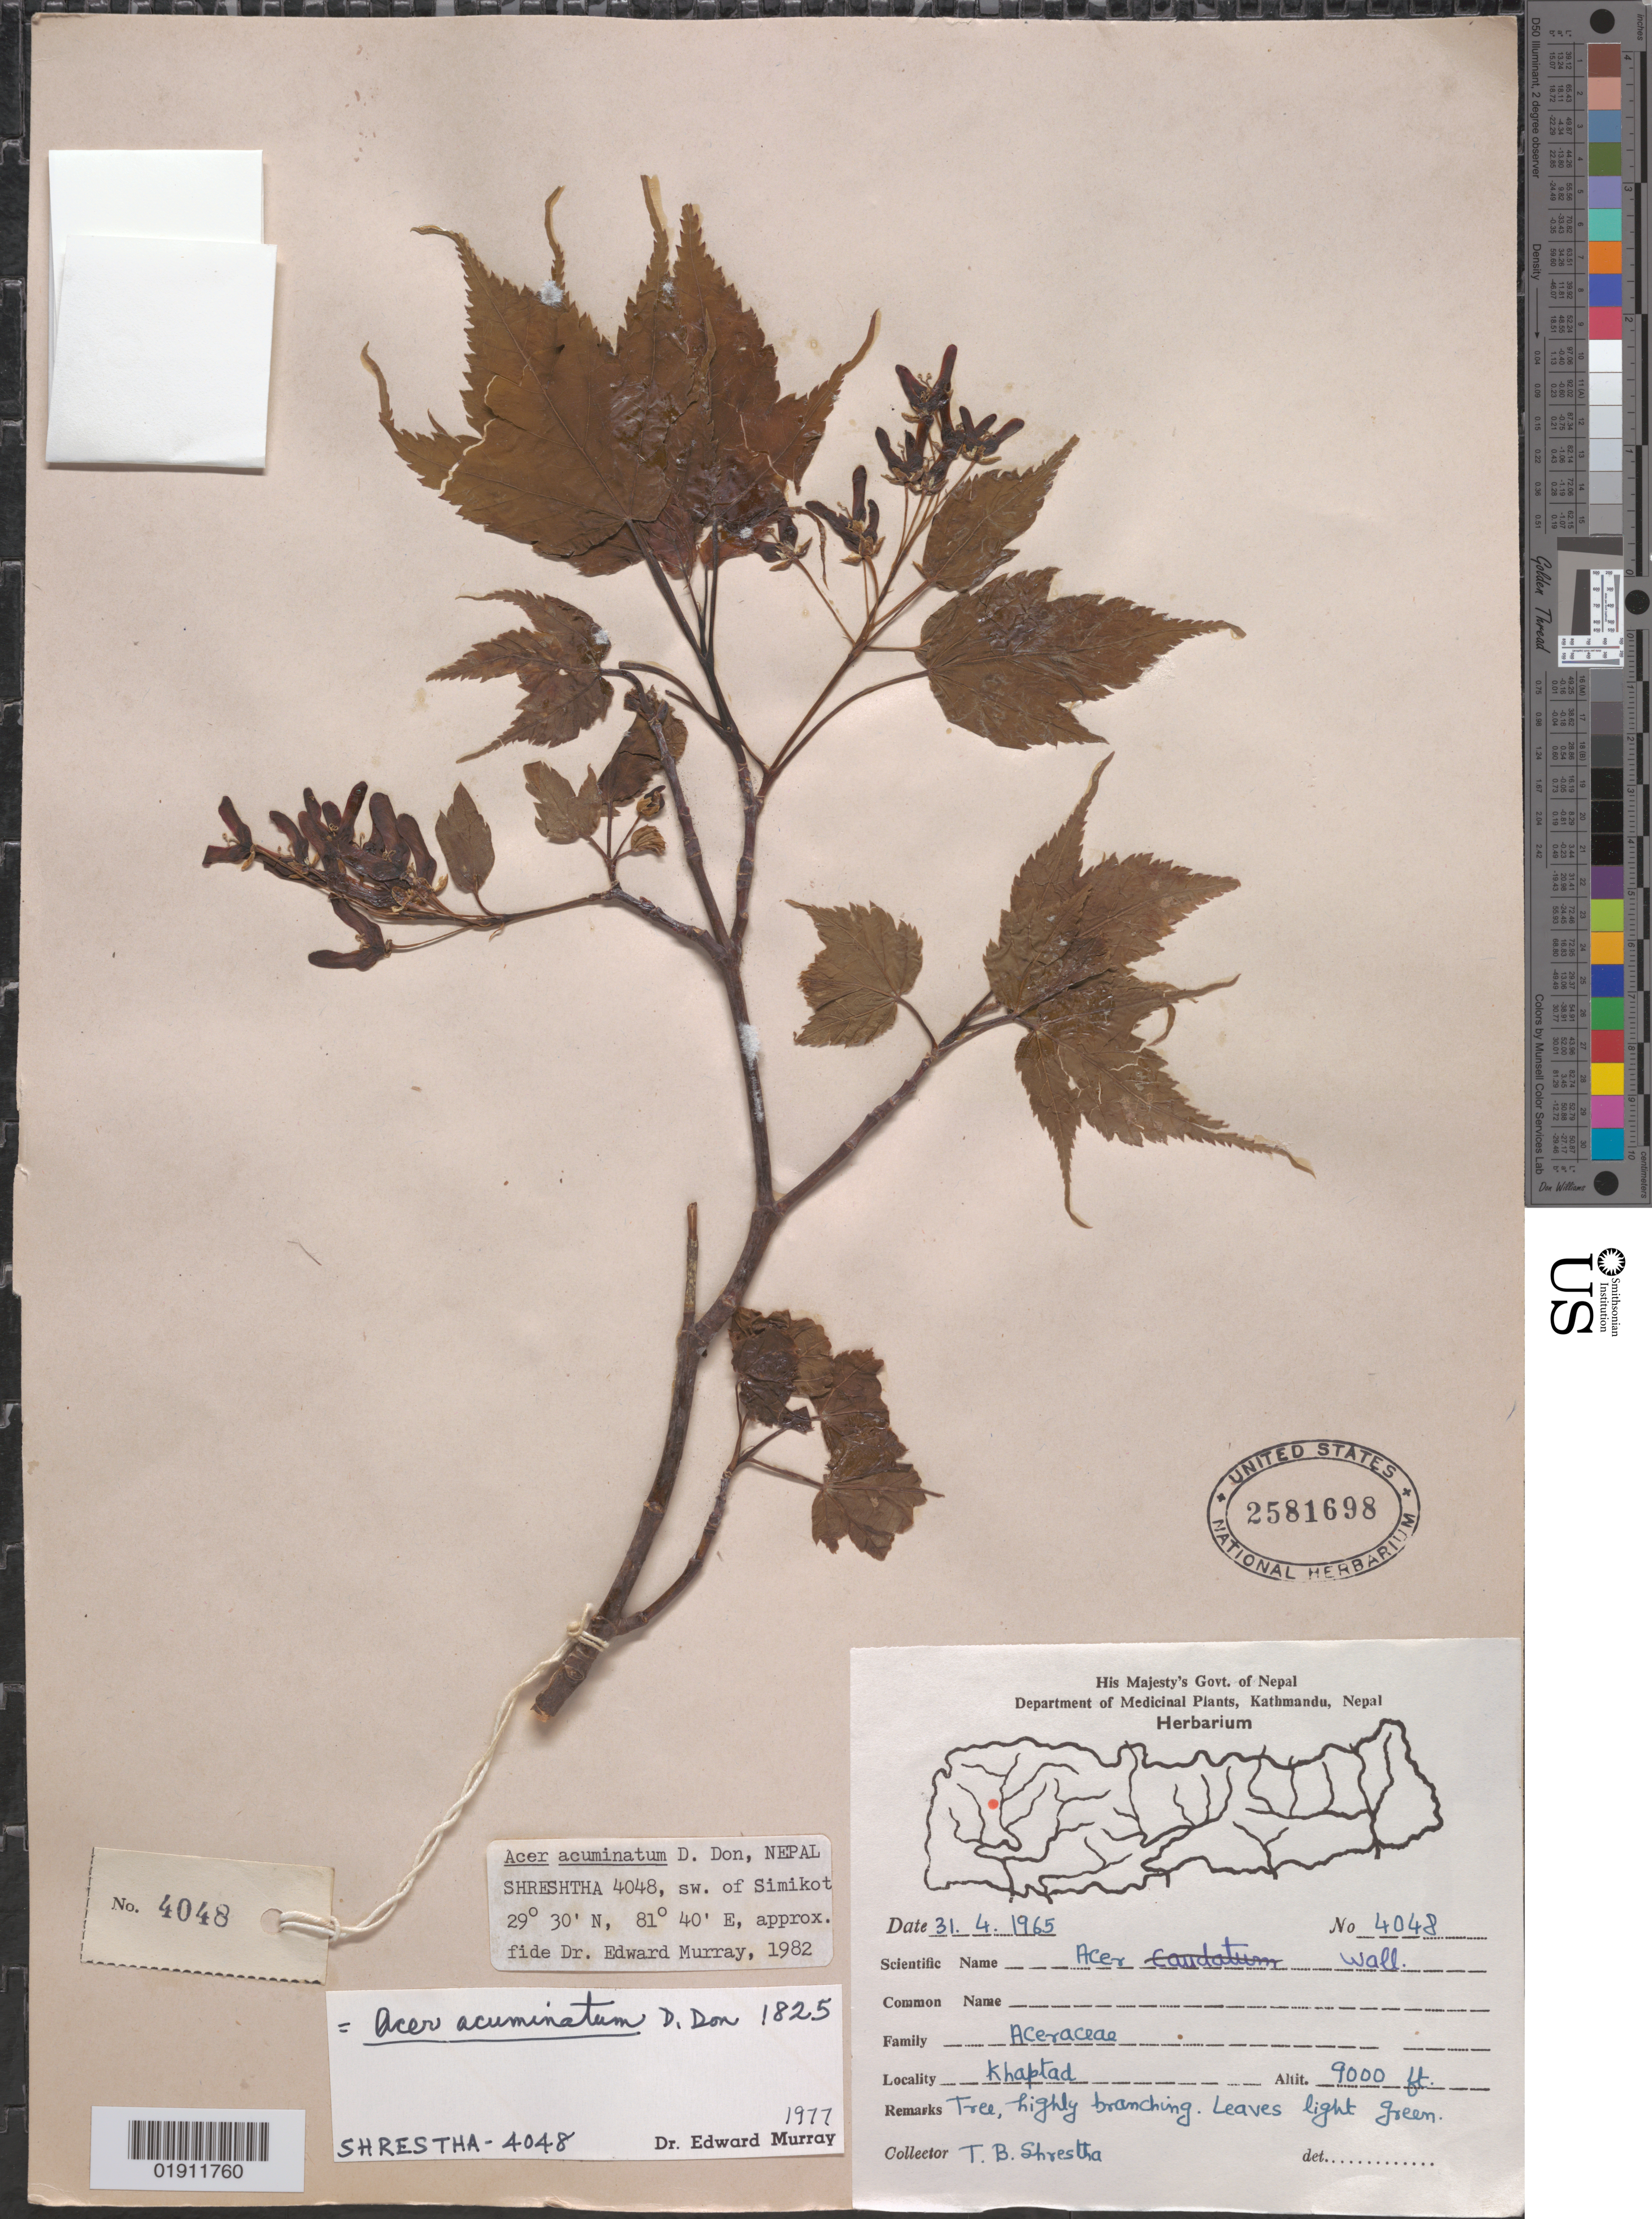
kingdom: Plantae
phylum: Tracheophyta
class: Magnoliopsida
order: Sapindales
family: Sapindaceae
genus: Acer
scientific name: Acer acuminatum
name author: Wall. ex D. Don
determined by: Murray, Edward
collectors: T. B. Shrestha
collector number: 4048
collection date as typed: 31. 4. 1965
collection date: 1965-04-30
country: Nepal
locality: Khaptad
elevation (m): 2743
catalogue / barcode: US 2581698